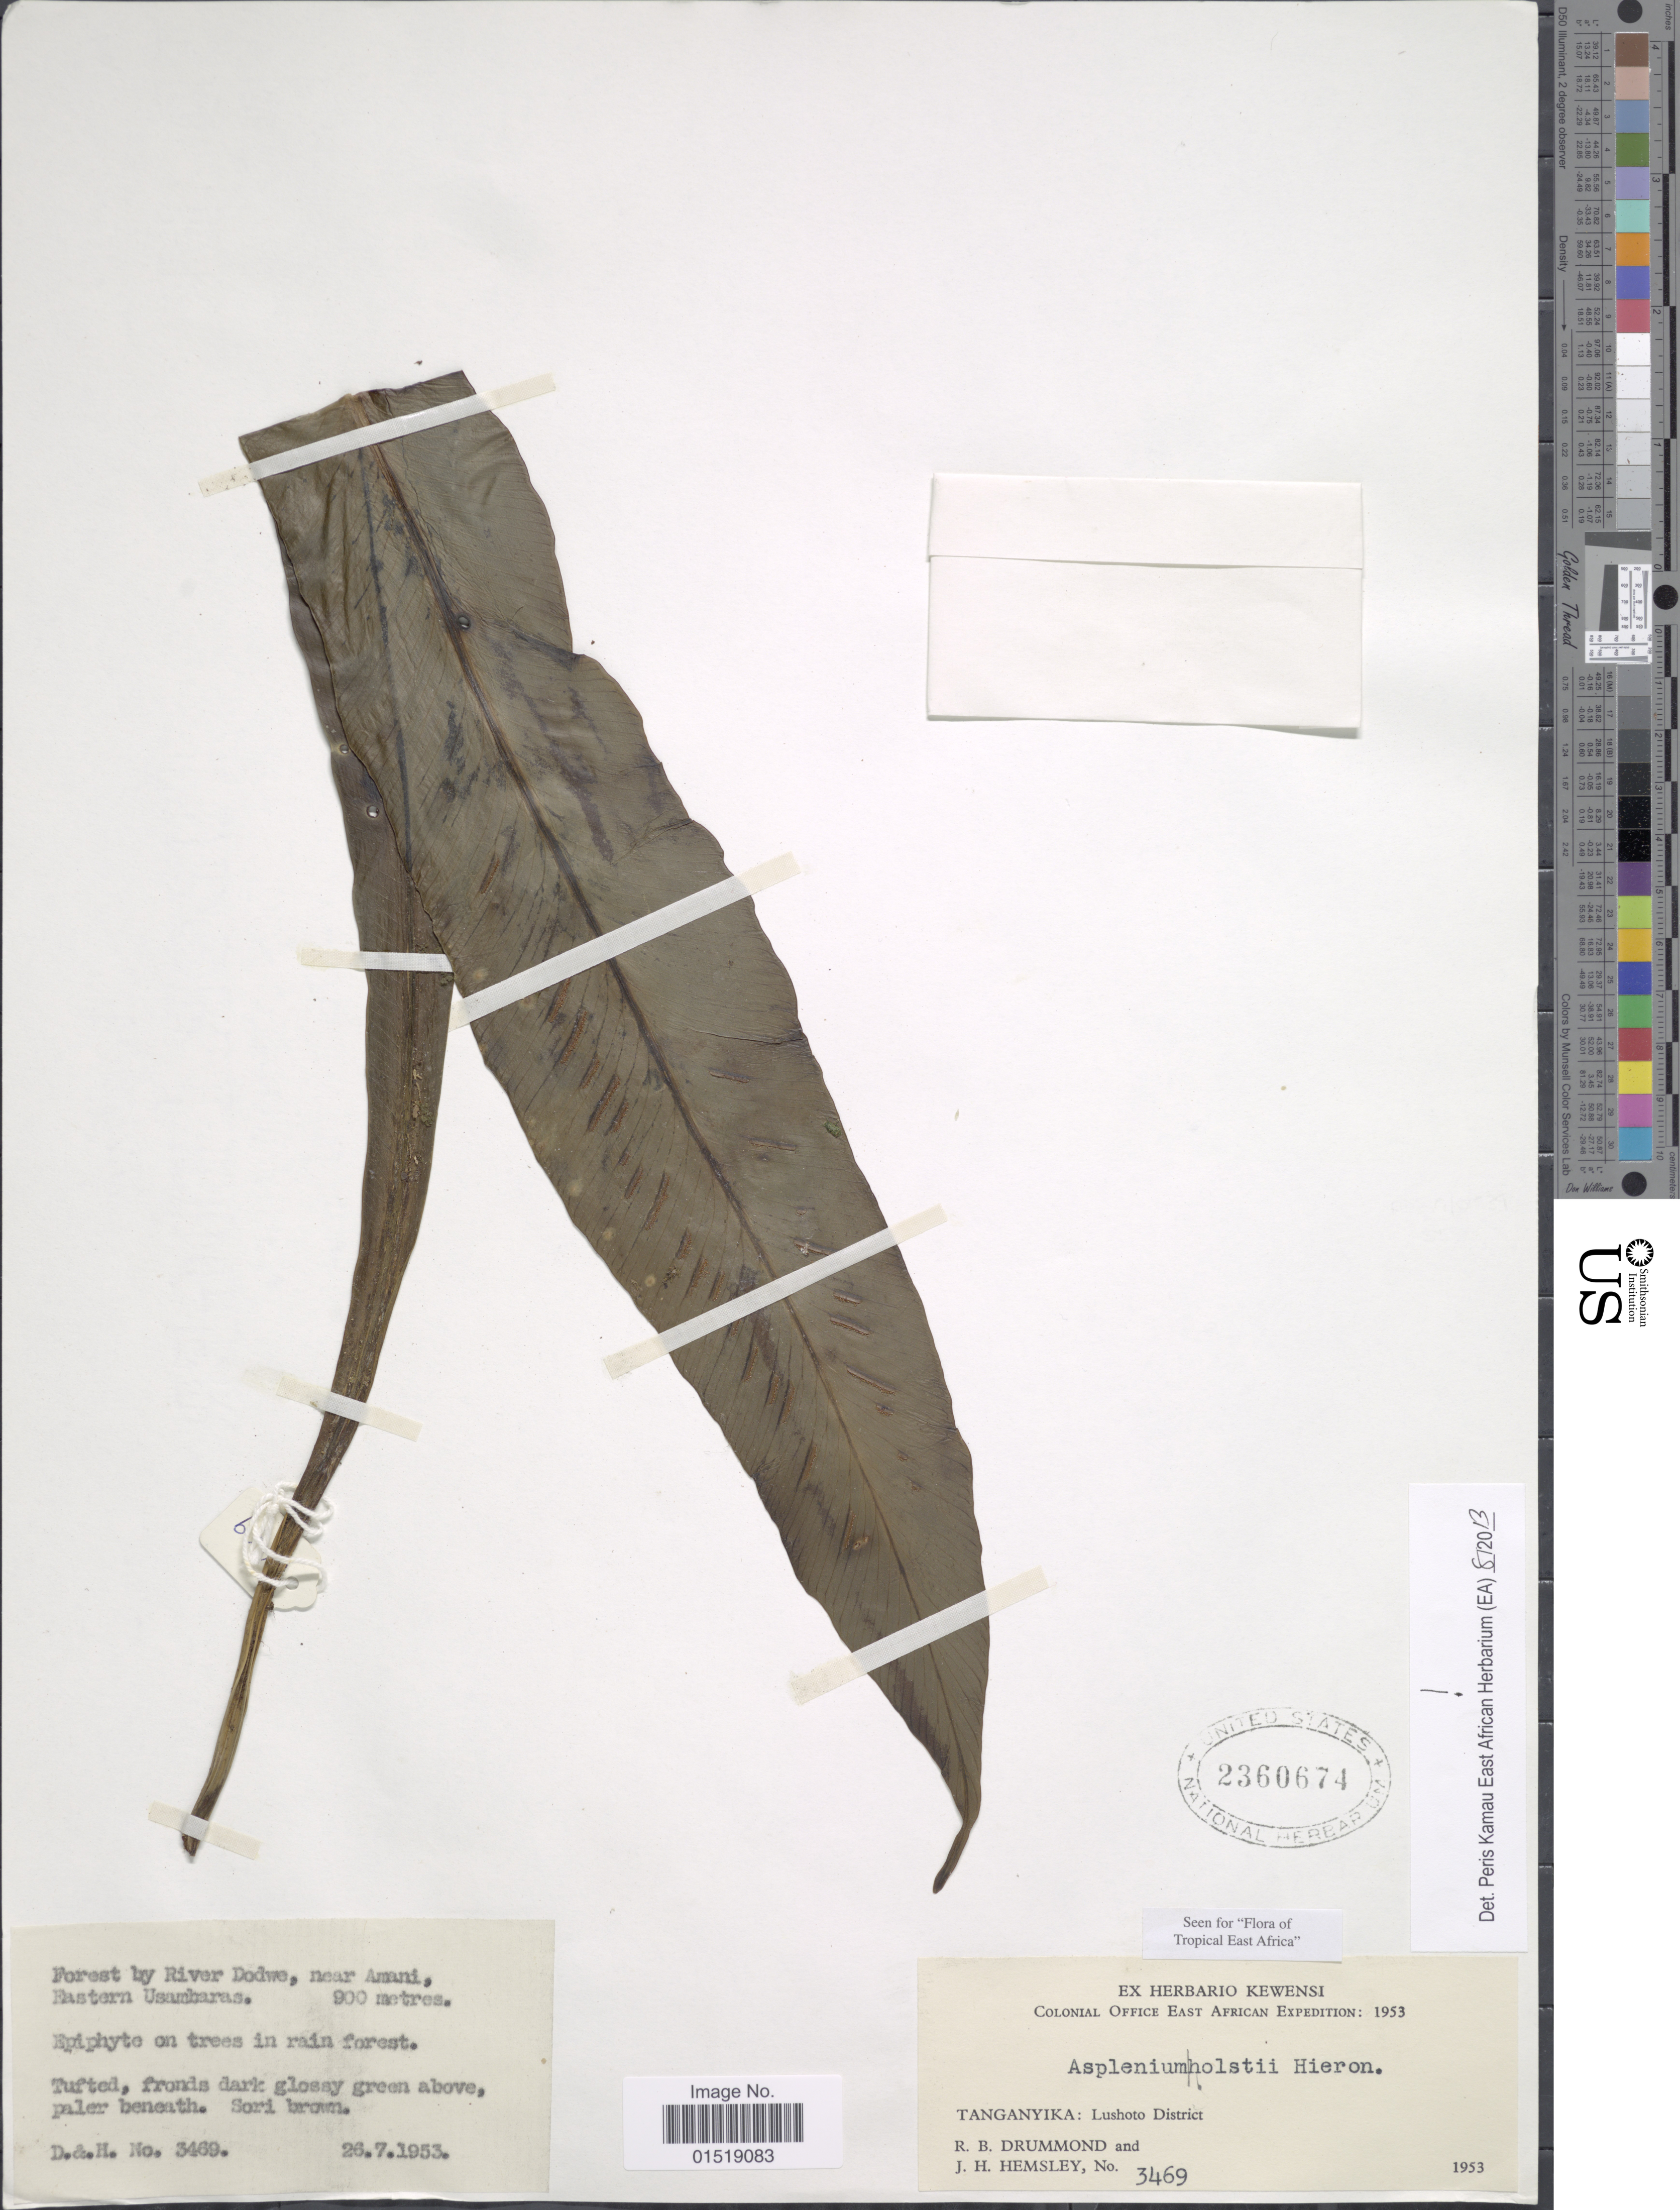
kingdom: Plantae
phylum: Tracheophyta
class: Polypodiopsida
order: Polypodiales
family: Aspleniaceae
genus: Asplenium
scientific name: Asplenium holstii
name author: Hieron.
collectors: R. Drummond & J. H. Hemsley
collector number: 3469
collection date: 1953-07-26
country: Tanzania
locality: Tanganyika: Lushoto District. Forest by River Dodwe, near Amani, Eastern Usambaras.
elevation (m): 900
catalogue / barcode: US 2360674